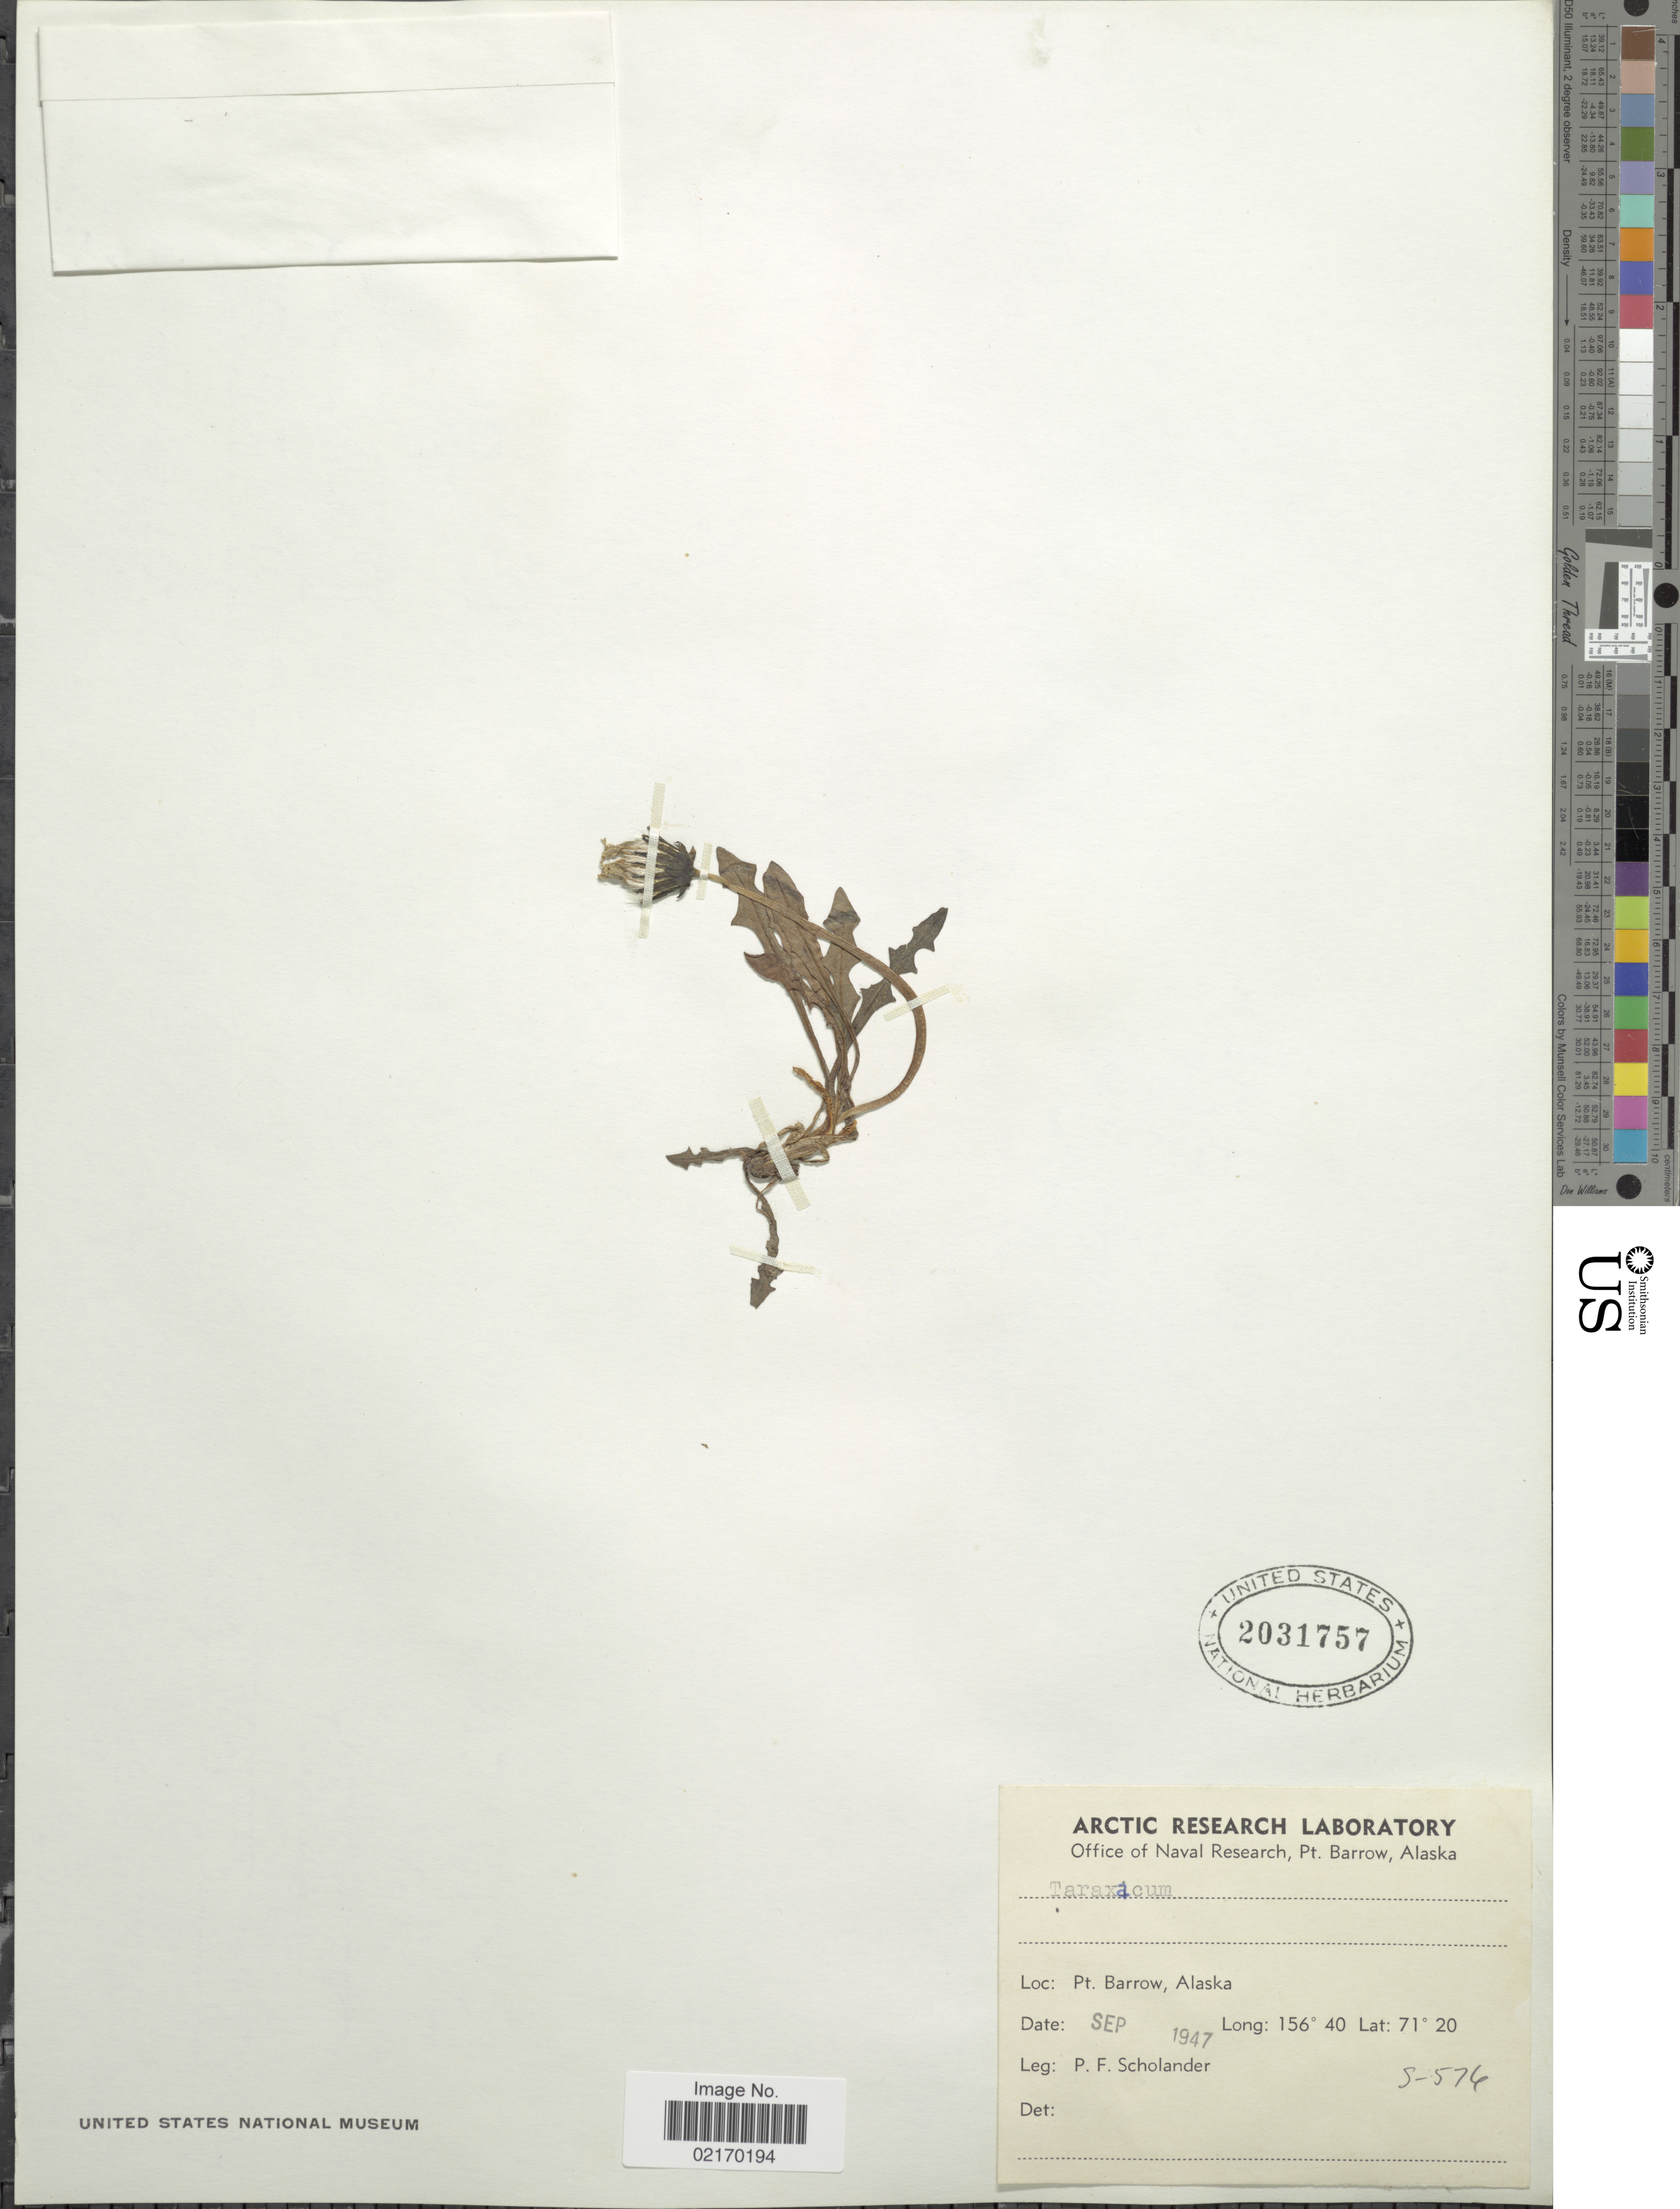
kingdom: Plantae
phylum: Tracheophyta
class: Magnoliopsida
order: Asterales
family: Asteraceae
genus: Taraxacum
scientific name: Taraxacum sp.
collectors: P. Scholander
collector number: S-574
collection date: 1947-09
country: United States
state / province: Alaska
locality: Pt Barrow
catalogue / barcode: US 2031757